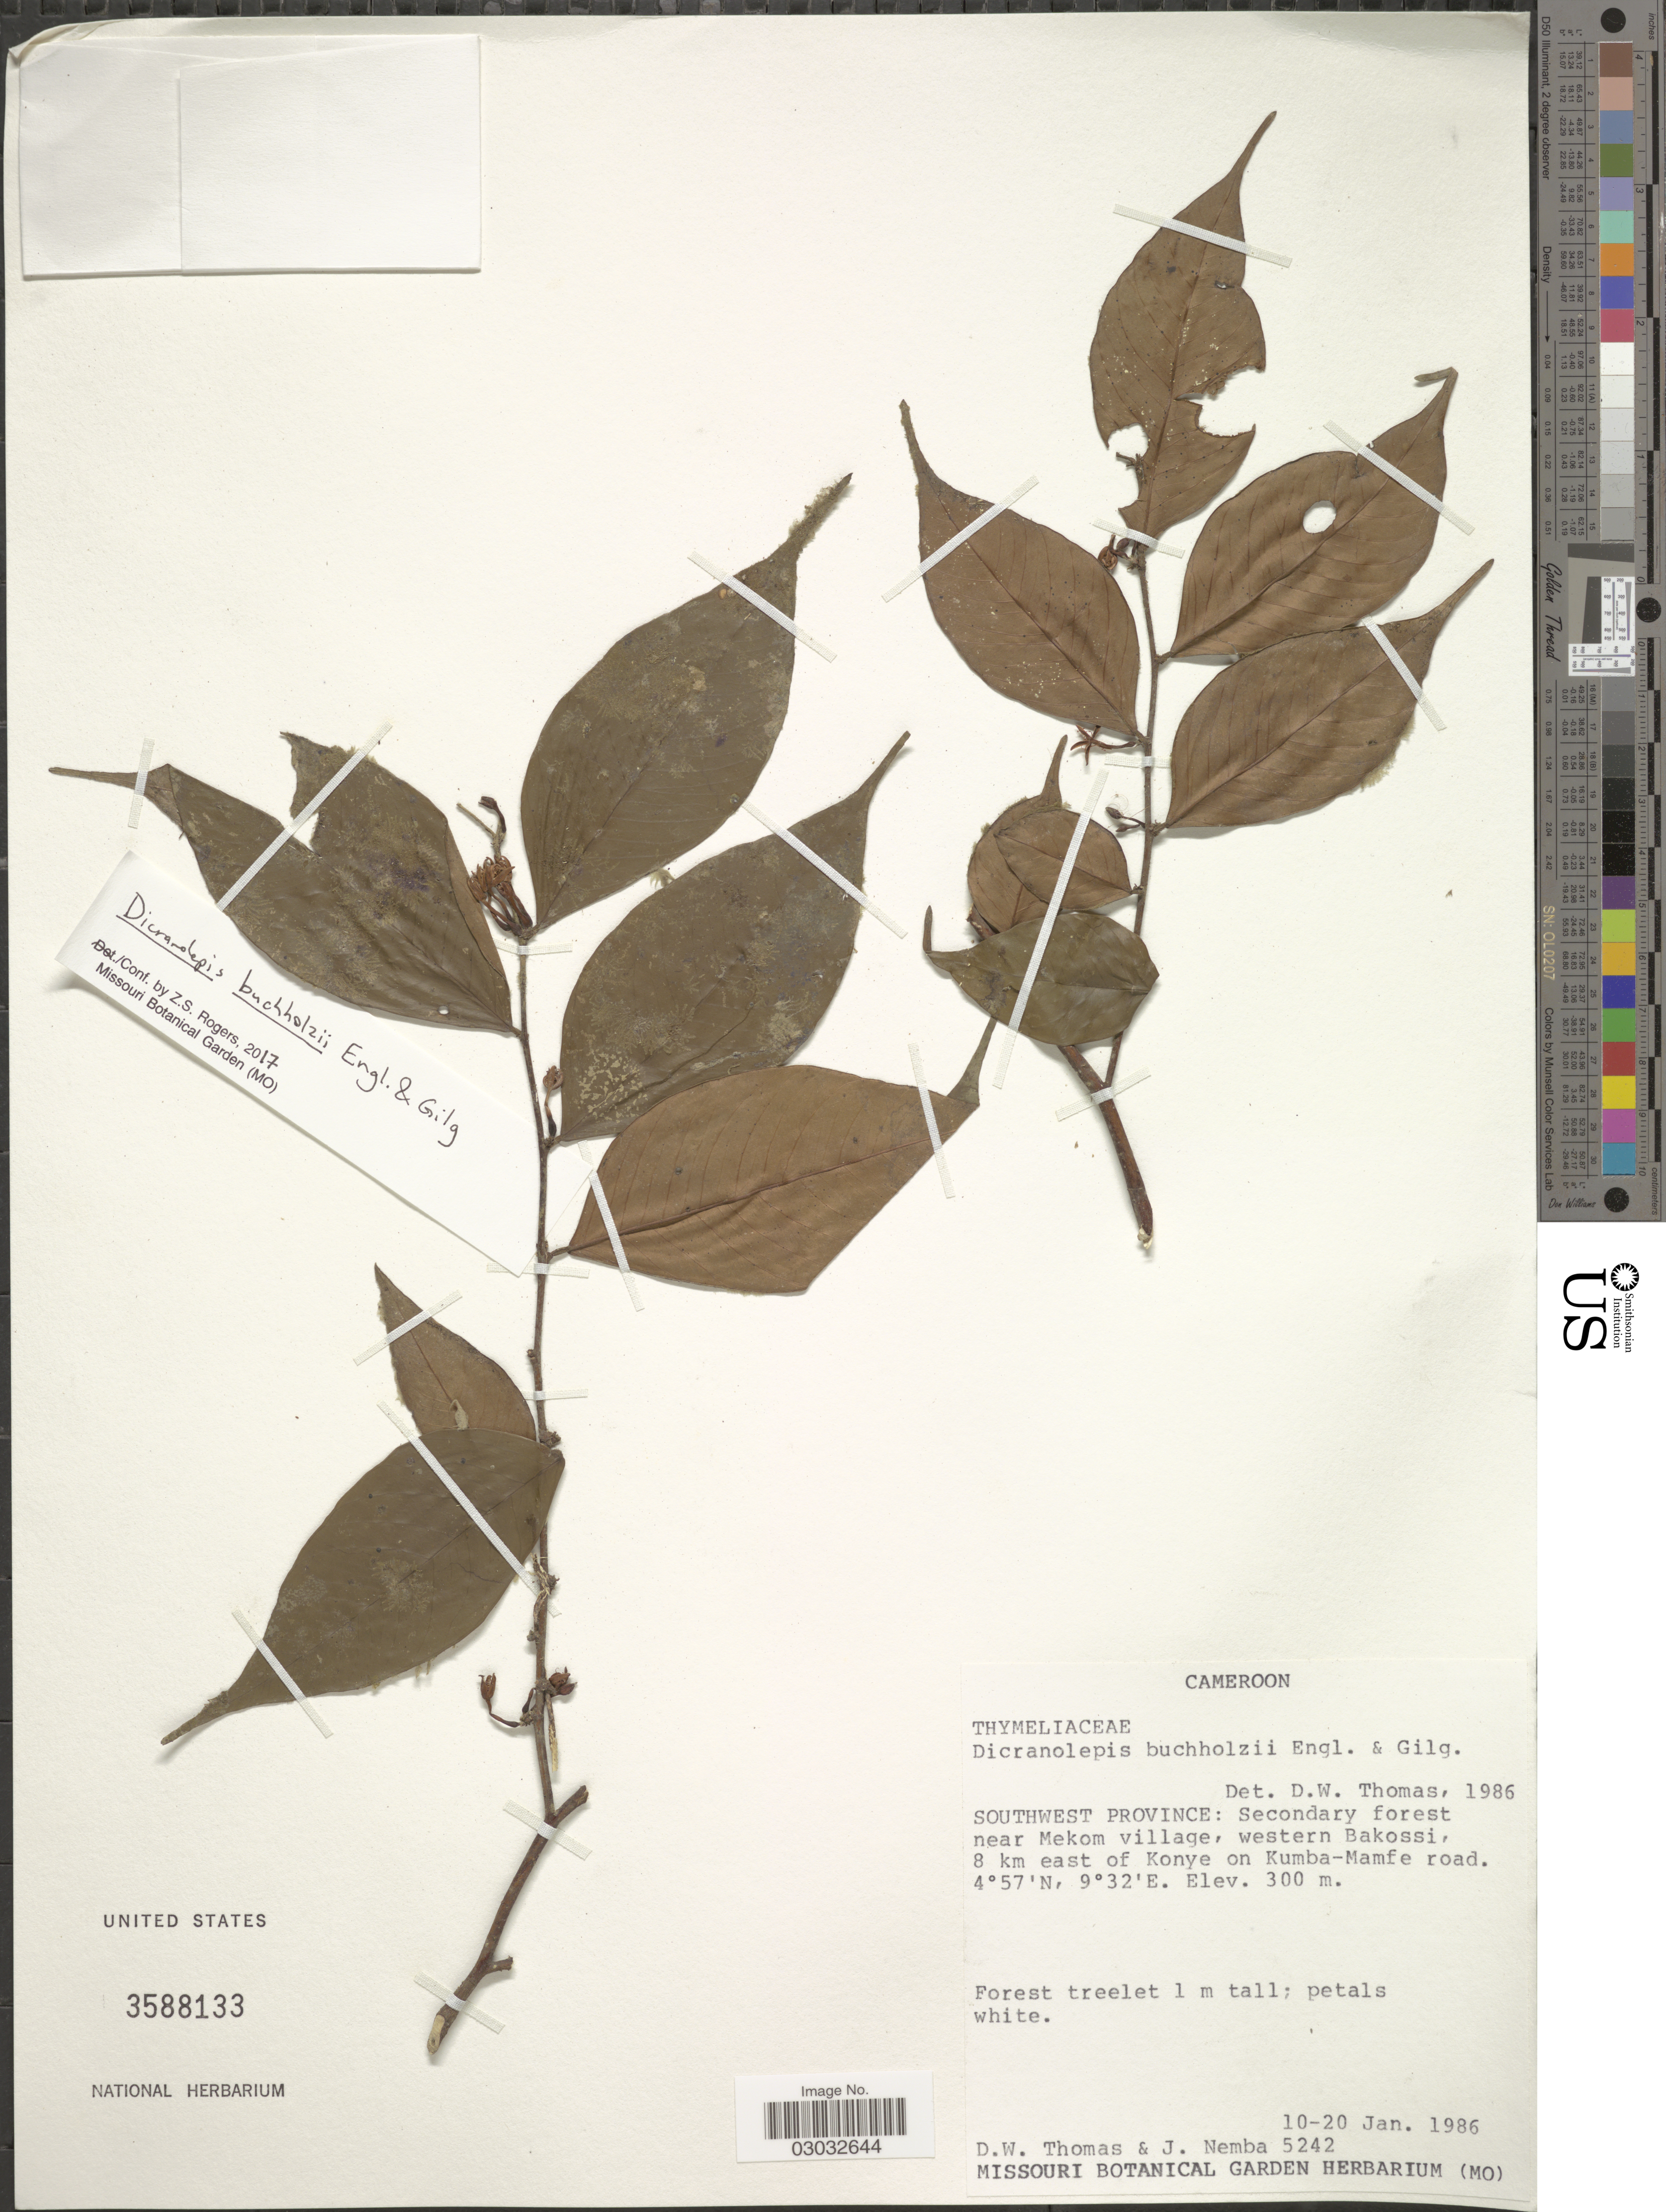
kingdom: Plantae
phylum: Tracheophyta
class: Magnoliopsida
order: Malvales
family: Thymelaeaceae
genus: Dicranolepis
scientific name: Dicranolepis buchholzii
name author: Engl. & Gilg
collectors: D. W. Thomas & J. Nemba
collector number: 5242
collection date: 1986-01-10/1986-01-20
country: Cameroon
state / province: Sud-Ouest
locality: Southwest Province: Secondary forest near Mekom village, western Bankossi, 8 km east of Konye on Kumba-Mamfe road.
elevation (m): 300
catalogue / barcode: US 3588133